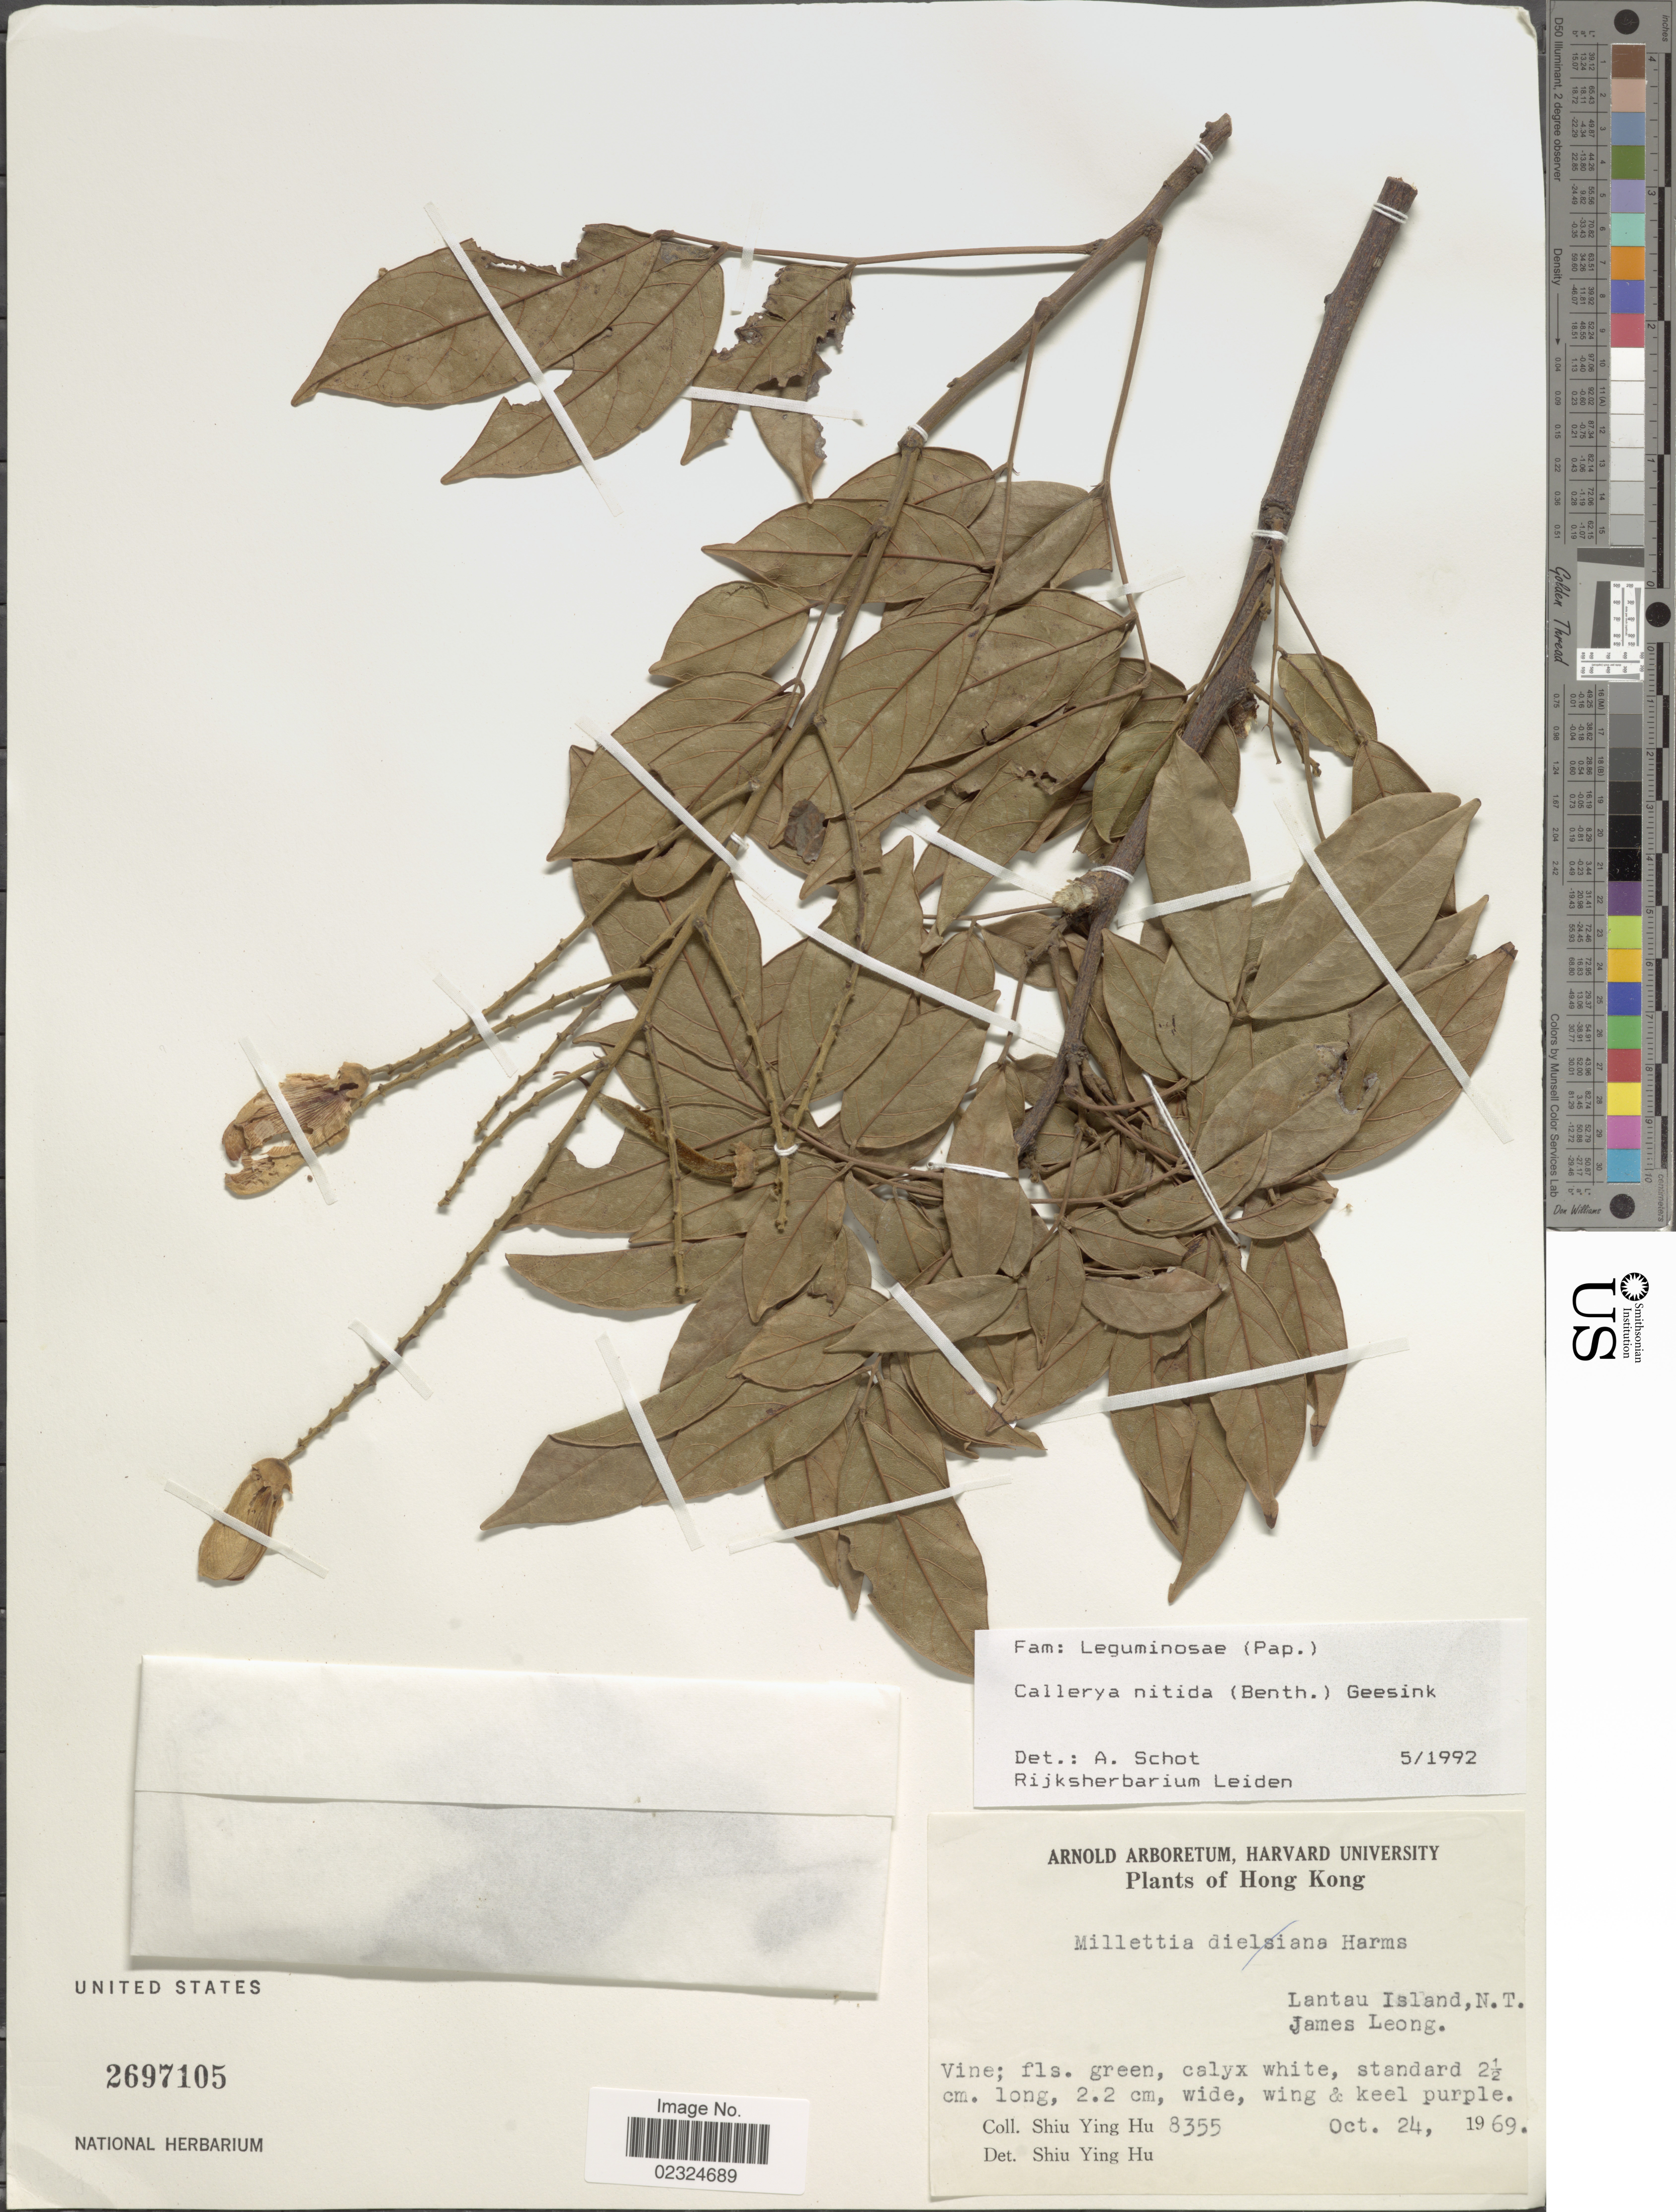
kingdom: Plantae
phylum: Tracheophyta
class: Magnoliopsida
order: Fabales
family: Fabaceae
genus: Callerya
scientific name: Callerya nitida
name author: (Benth.) R. Geesink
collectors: S. Y. Hu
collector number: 8355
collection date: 1969-10-24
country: China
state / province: Hong Kong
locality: Lantau Island, N. T. James Leong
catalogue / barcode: US 2697105